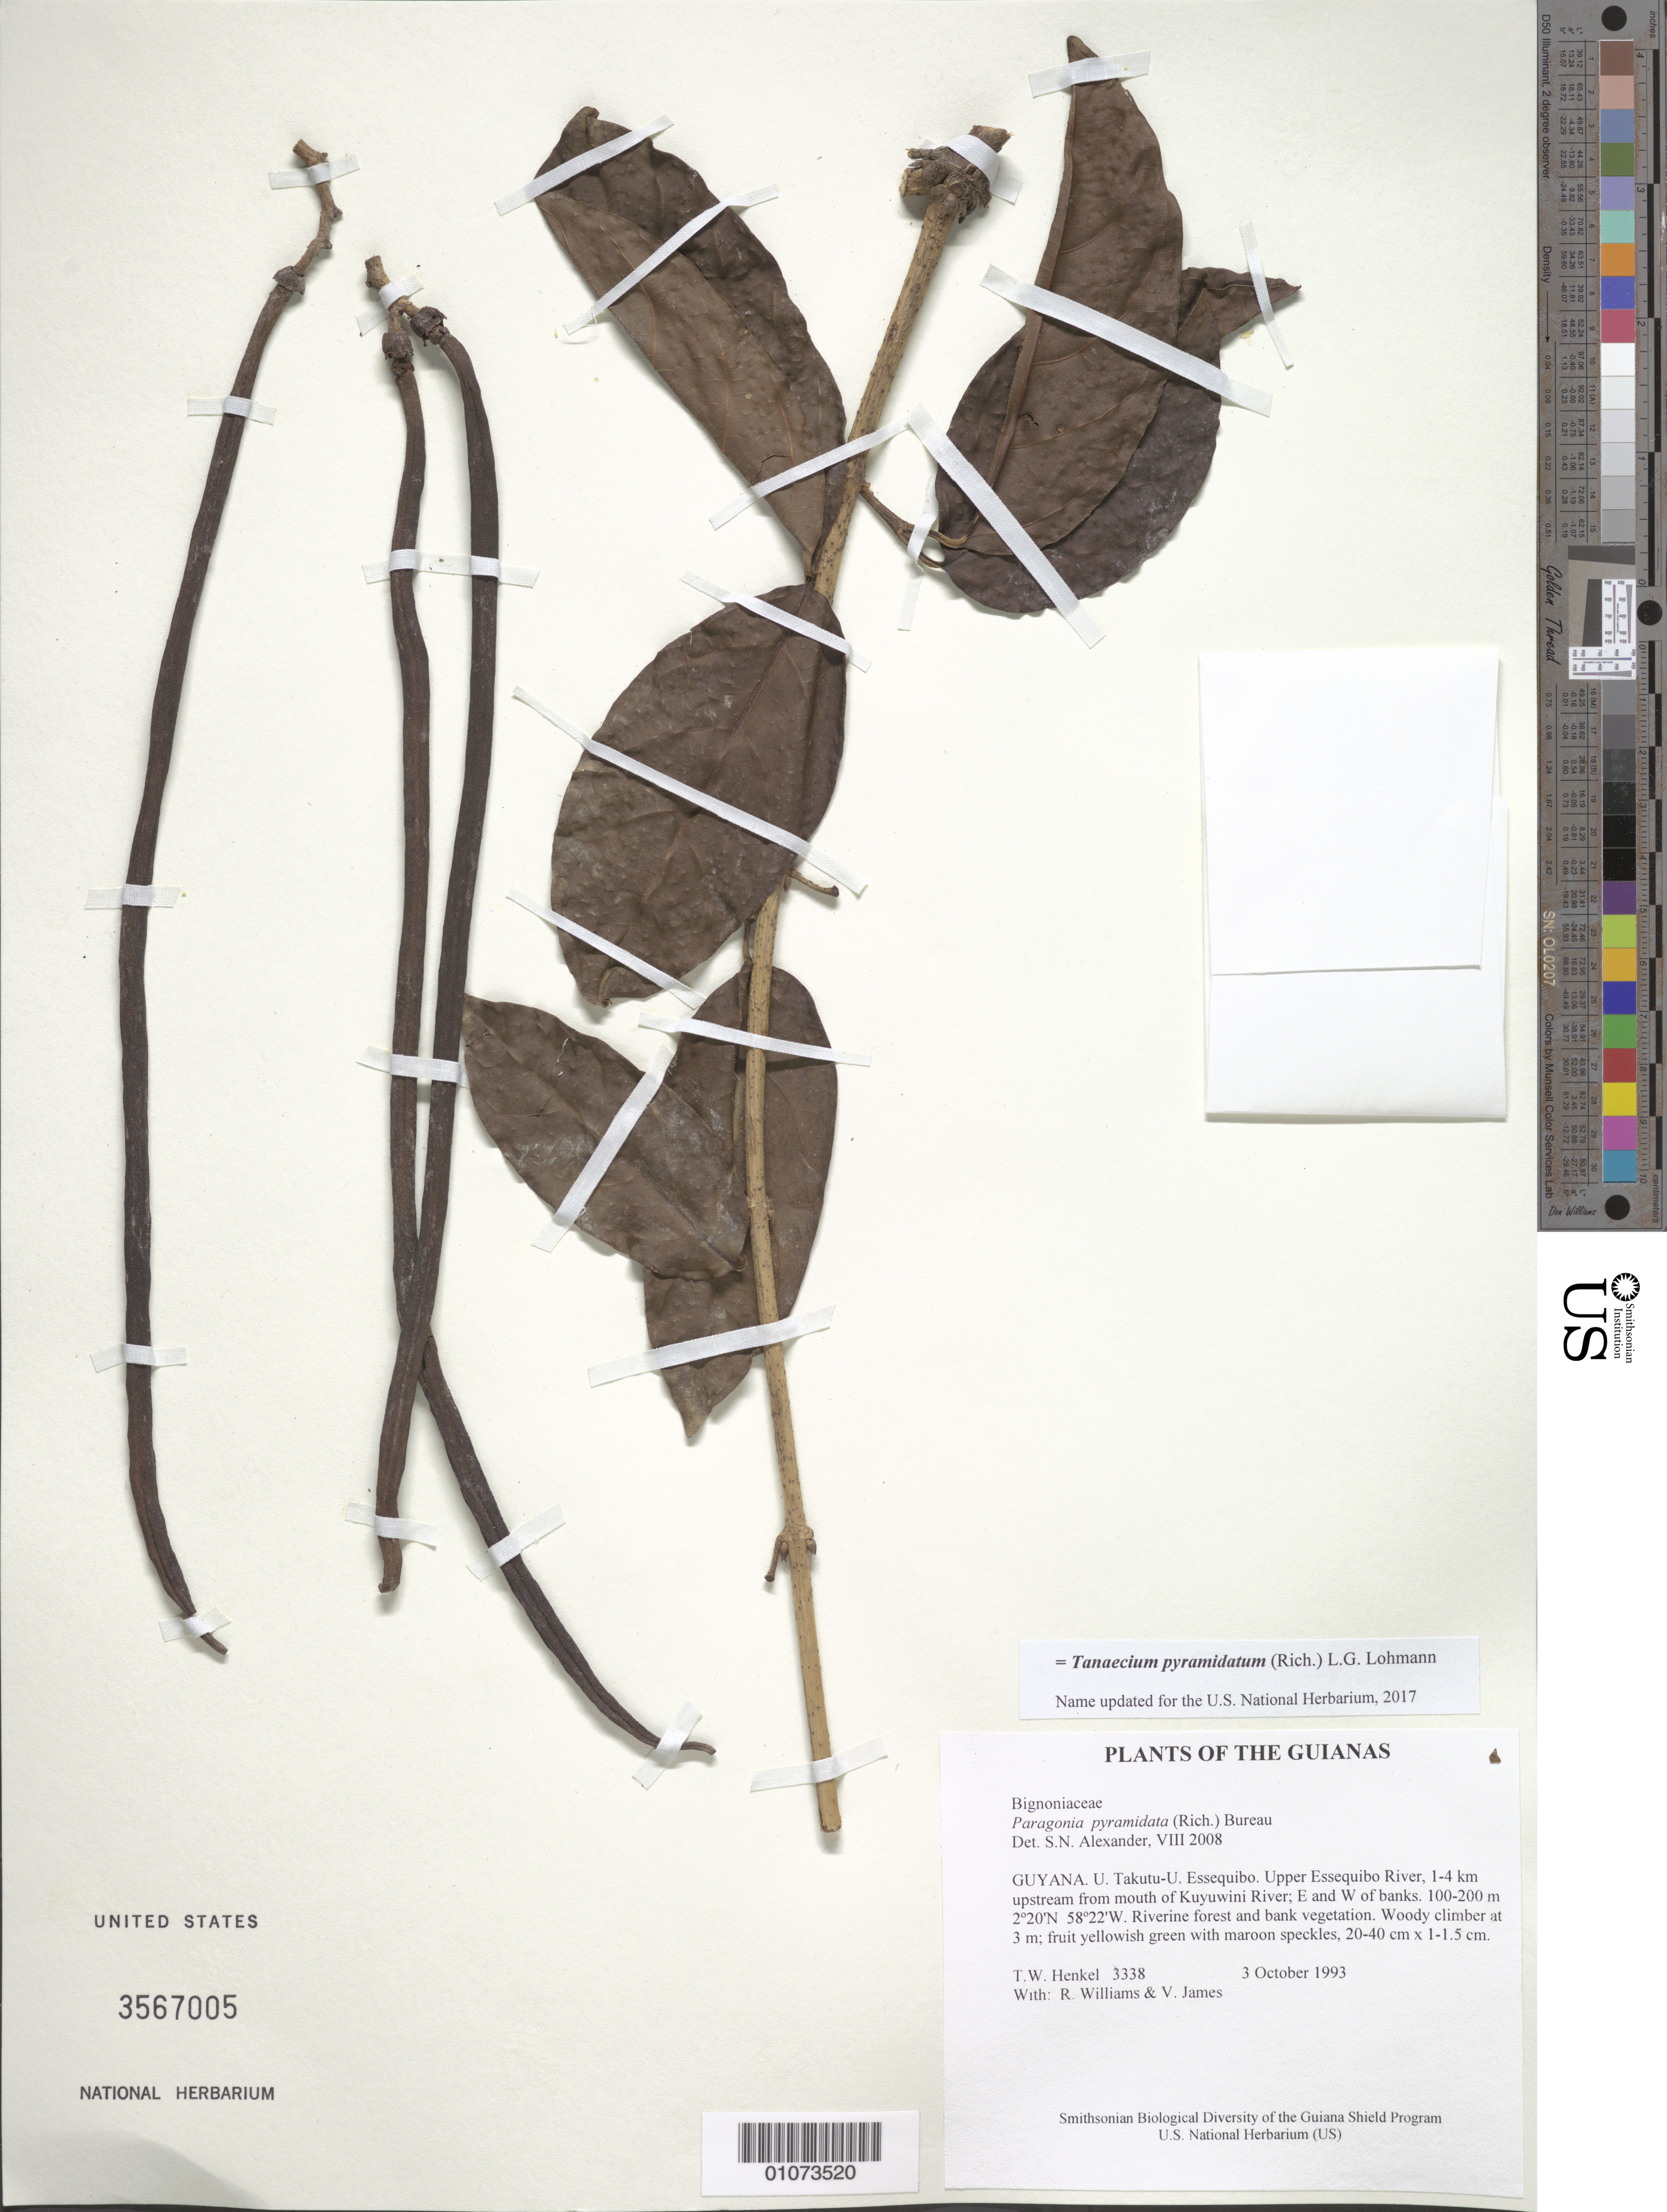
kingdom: Plantae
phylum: Tracheophyta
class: Magnoliopsida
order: Lamiales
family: Bignoniaceae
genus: Tanaecium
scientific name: Tanaecium pyramidatum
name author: (Rich.) L.G. Lohmann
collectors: T. Henkel, R. Williams & V. James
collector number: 3338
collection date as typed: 3 October 1993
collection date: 1993-10-03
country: Guyana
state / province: U. Takutu-U. Essequibo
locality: Upper Essequibo River, 1-4 km upstream from mouth of Kuyuwini River; E and W of banks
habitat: Riverine forest and bank vegetation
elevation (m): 100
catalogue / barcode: US 3567005